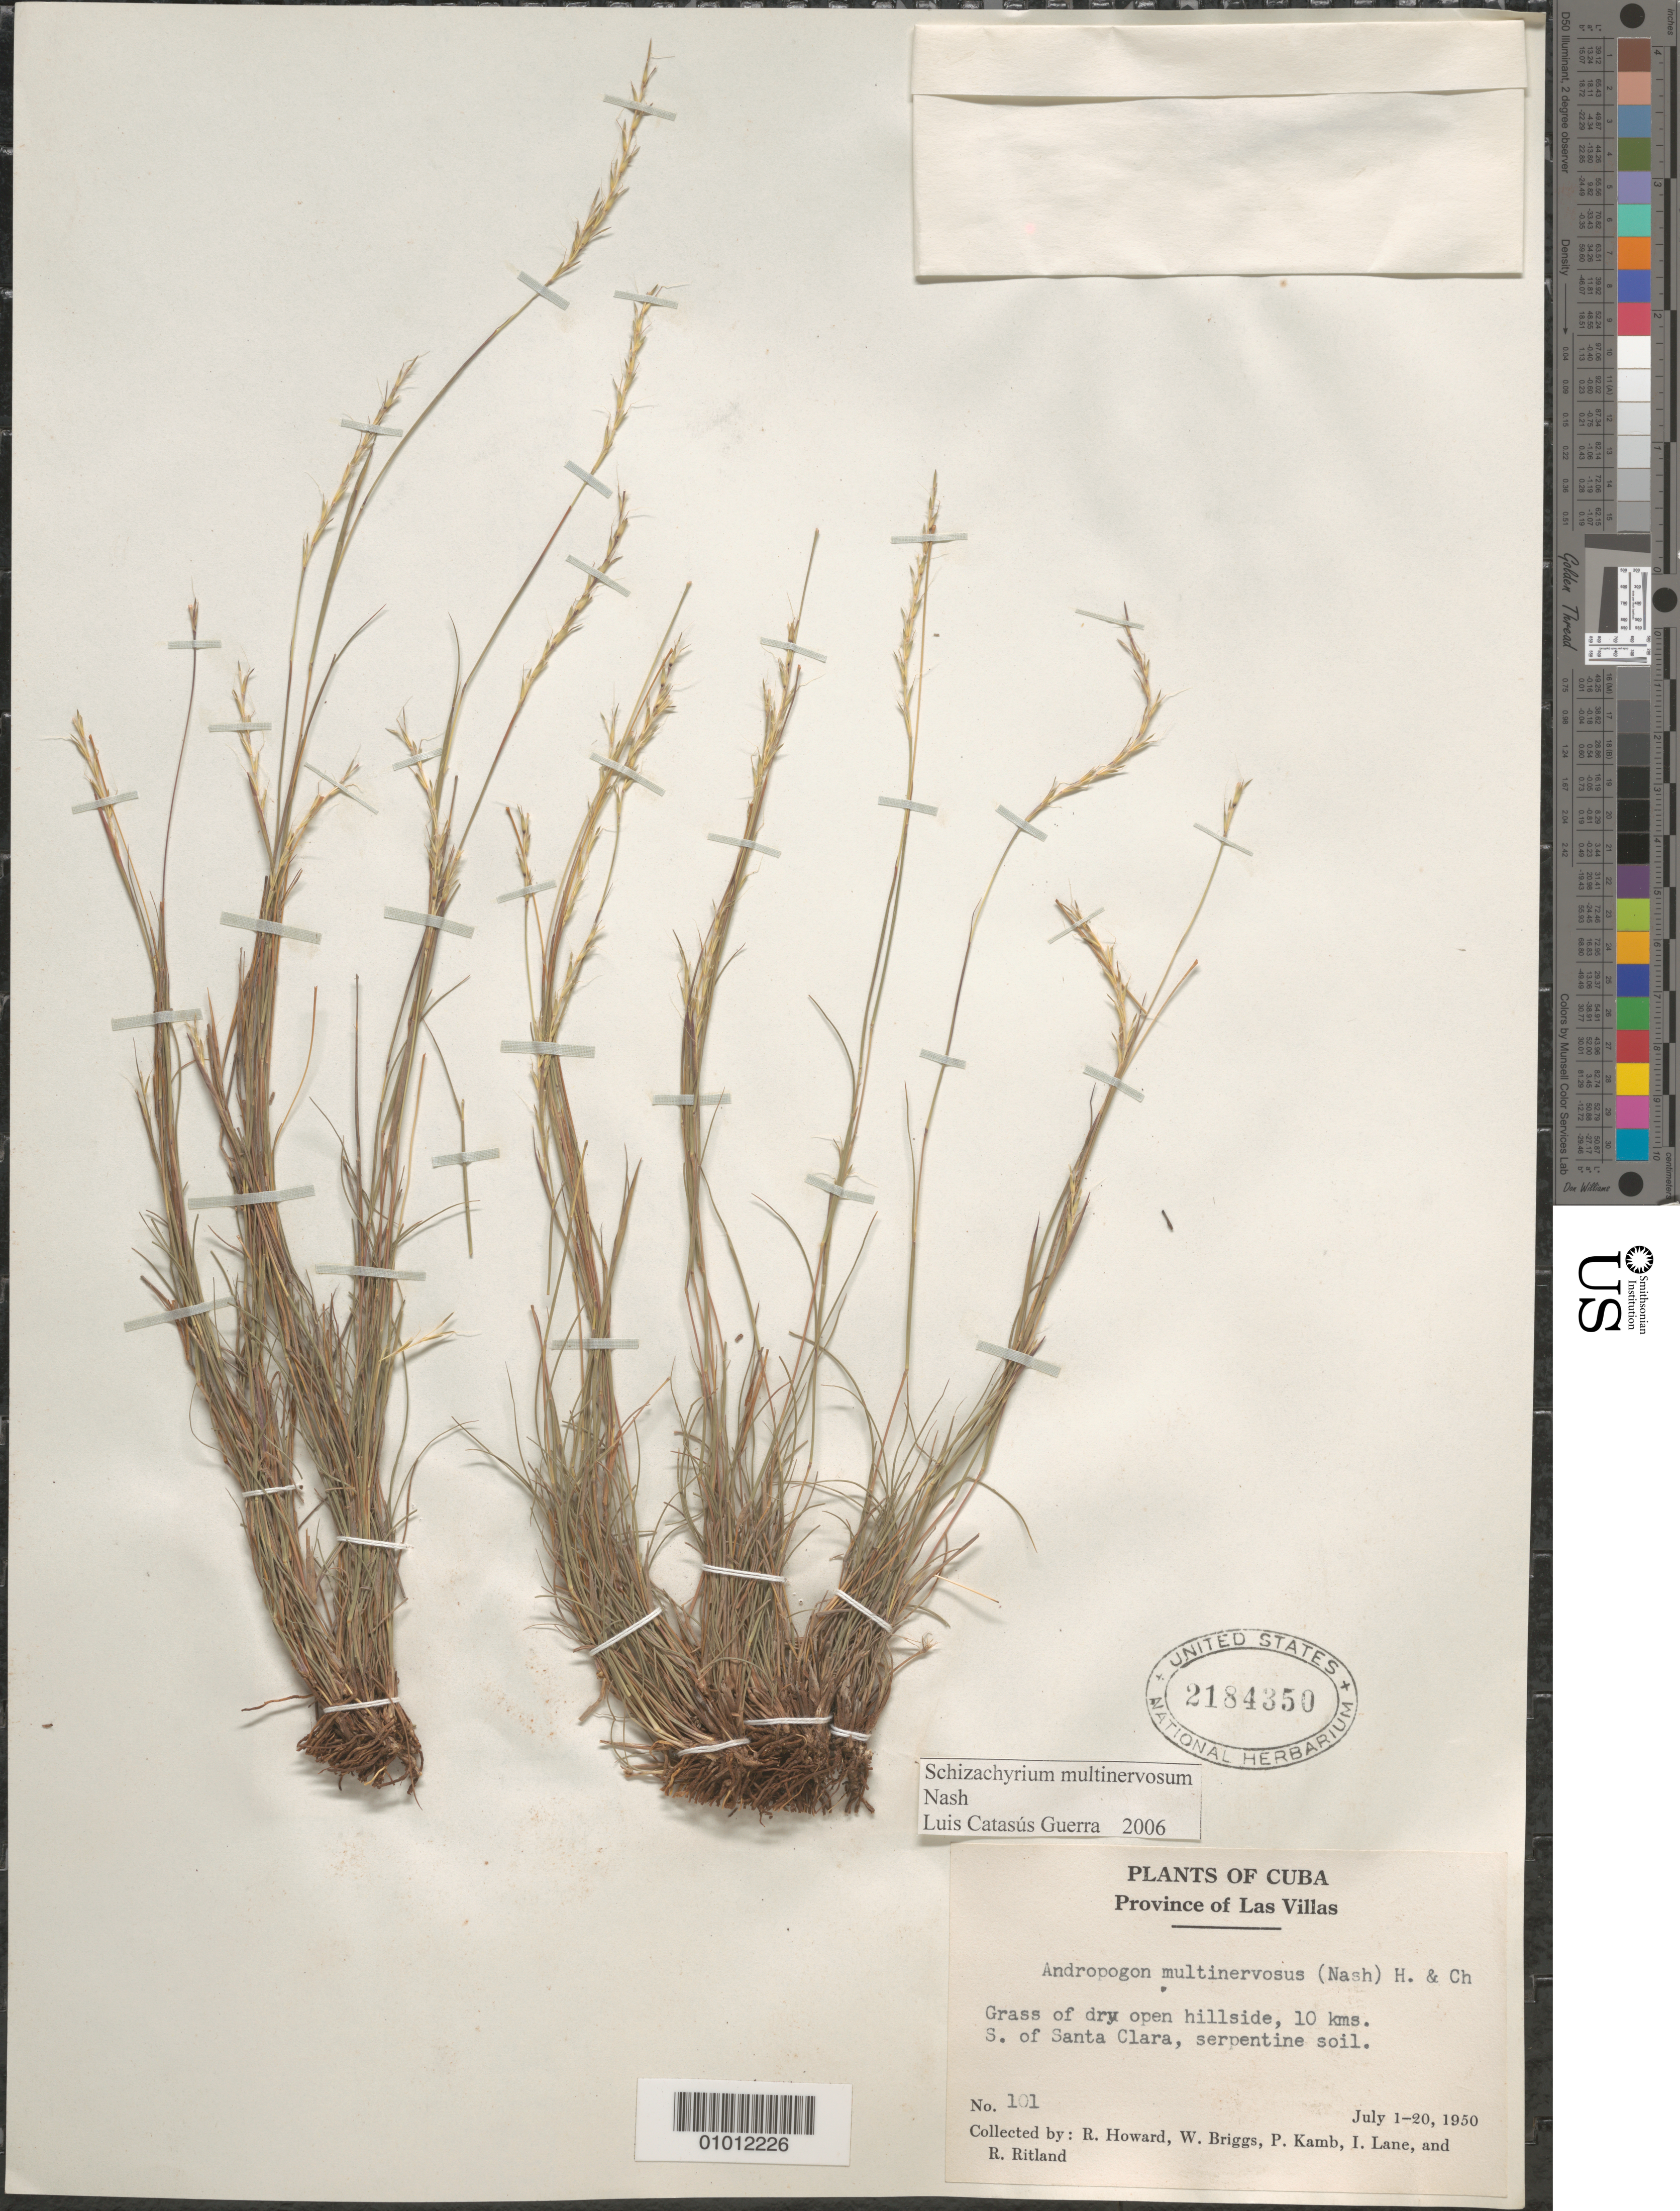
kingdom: Plantae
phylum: Tracheophyta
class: Liliopsida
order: Poales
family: Poaceae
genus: Schizachyrium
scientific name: Schizachyrium multinervosum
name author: Nash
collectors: R. A. Howard, P. Kamb, W. Briggs, I. Lane & R. Ritland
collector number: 101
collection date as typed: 01 Jul 1950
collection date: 1950-07-01/1950-07-20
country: Cuba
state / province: Las Villas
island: Cuba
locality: Grass of dry open hillside, 10 km S of Santa Clara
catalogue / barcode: US 2184350